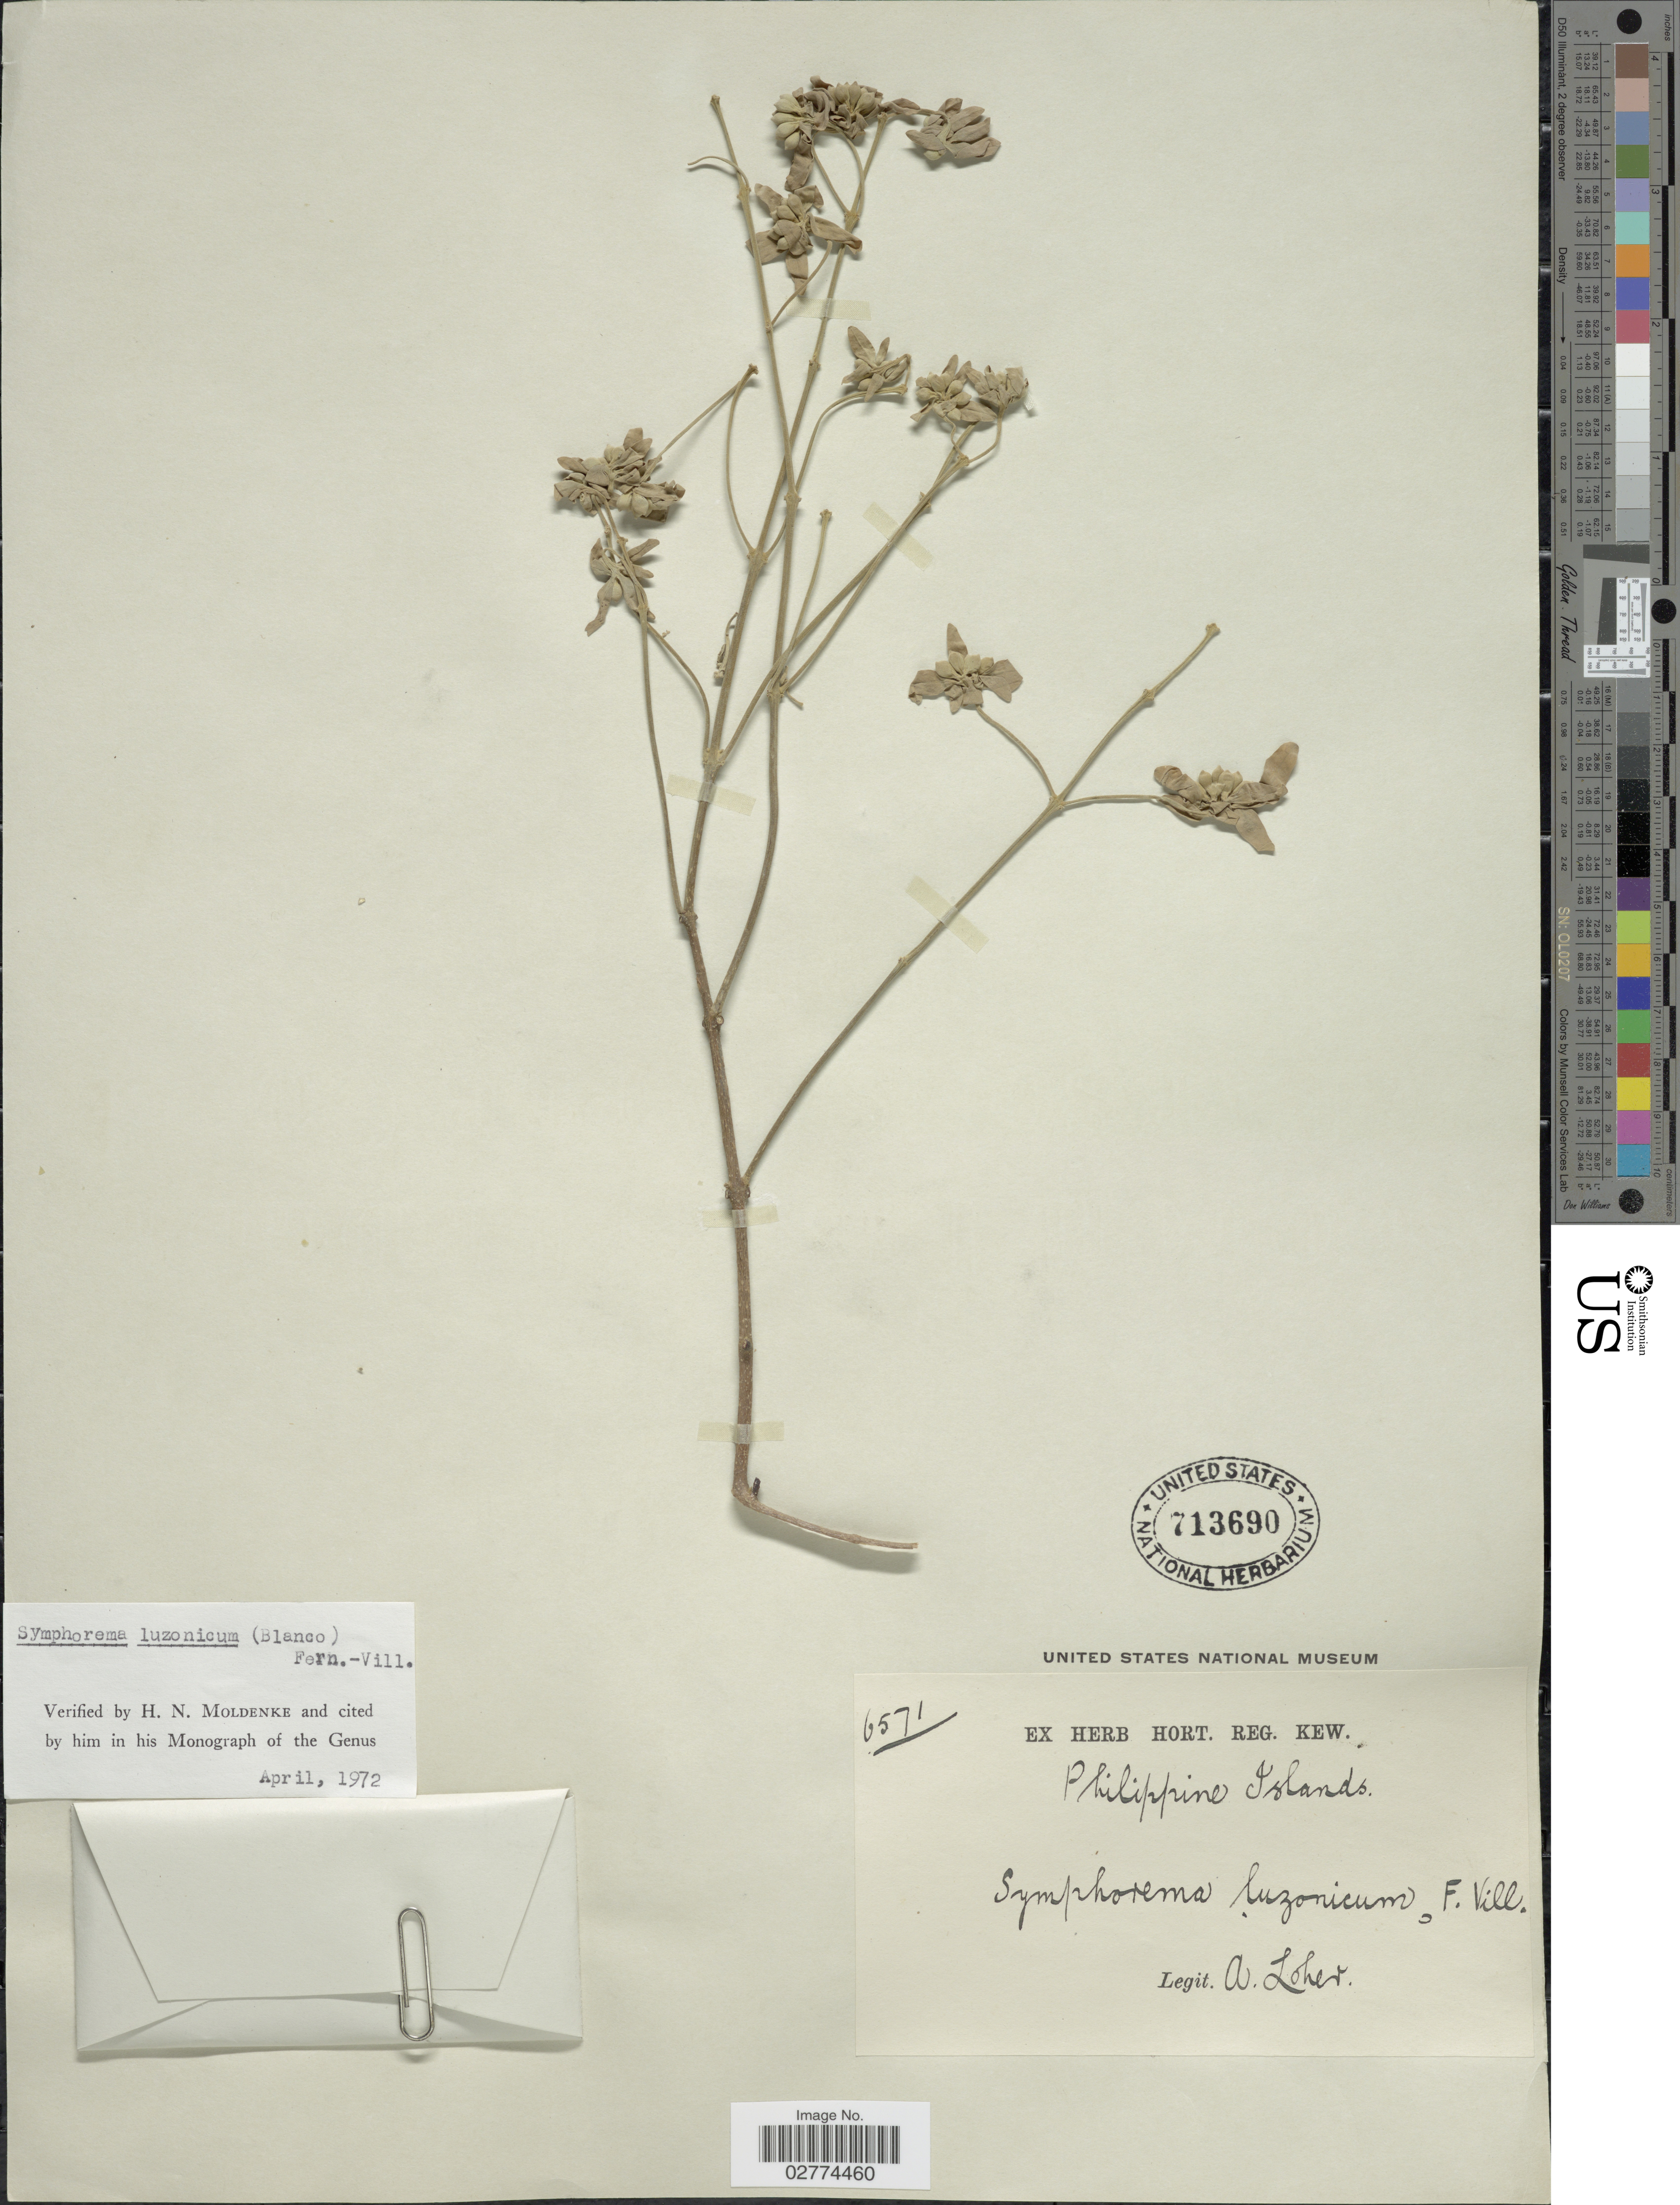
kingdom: Plantae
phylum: Tracheophyta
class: Magnoliopsida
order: Lamiales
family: Lamiaceae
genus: Symphorema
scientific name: Symphorema luzonicum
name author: (Blanco) Fern.-Vill.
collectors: A. Loher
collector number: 6571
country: Philippines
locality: Philippine Islands.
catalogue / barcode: US 713690